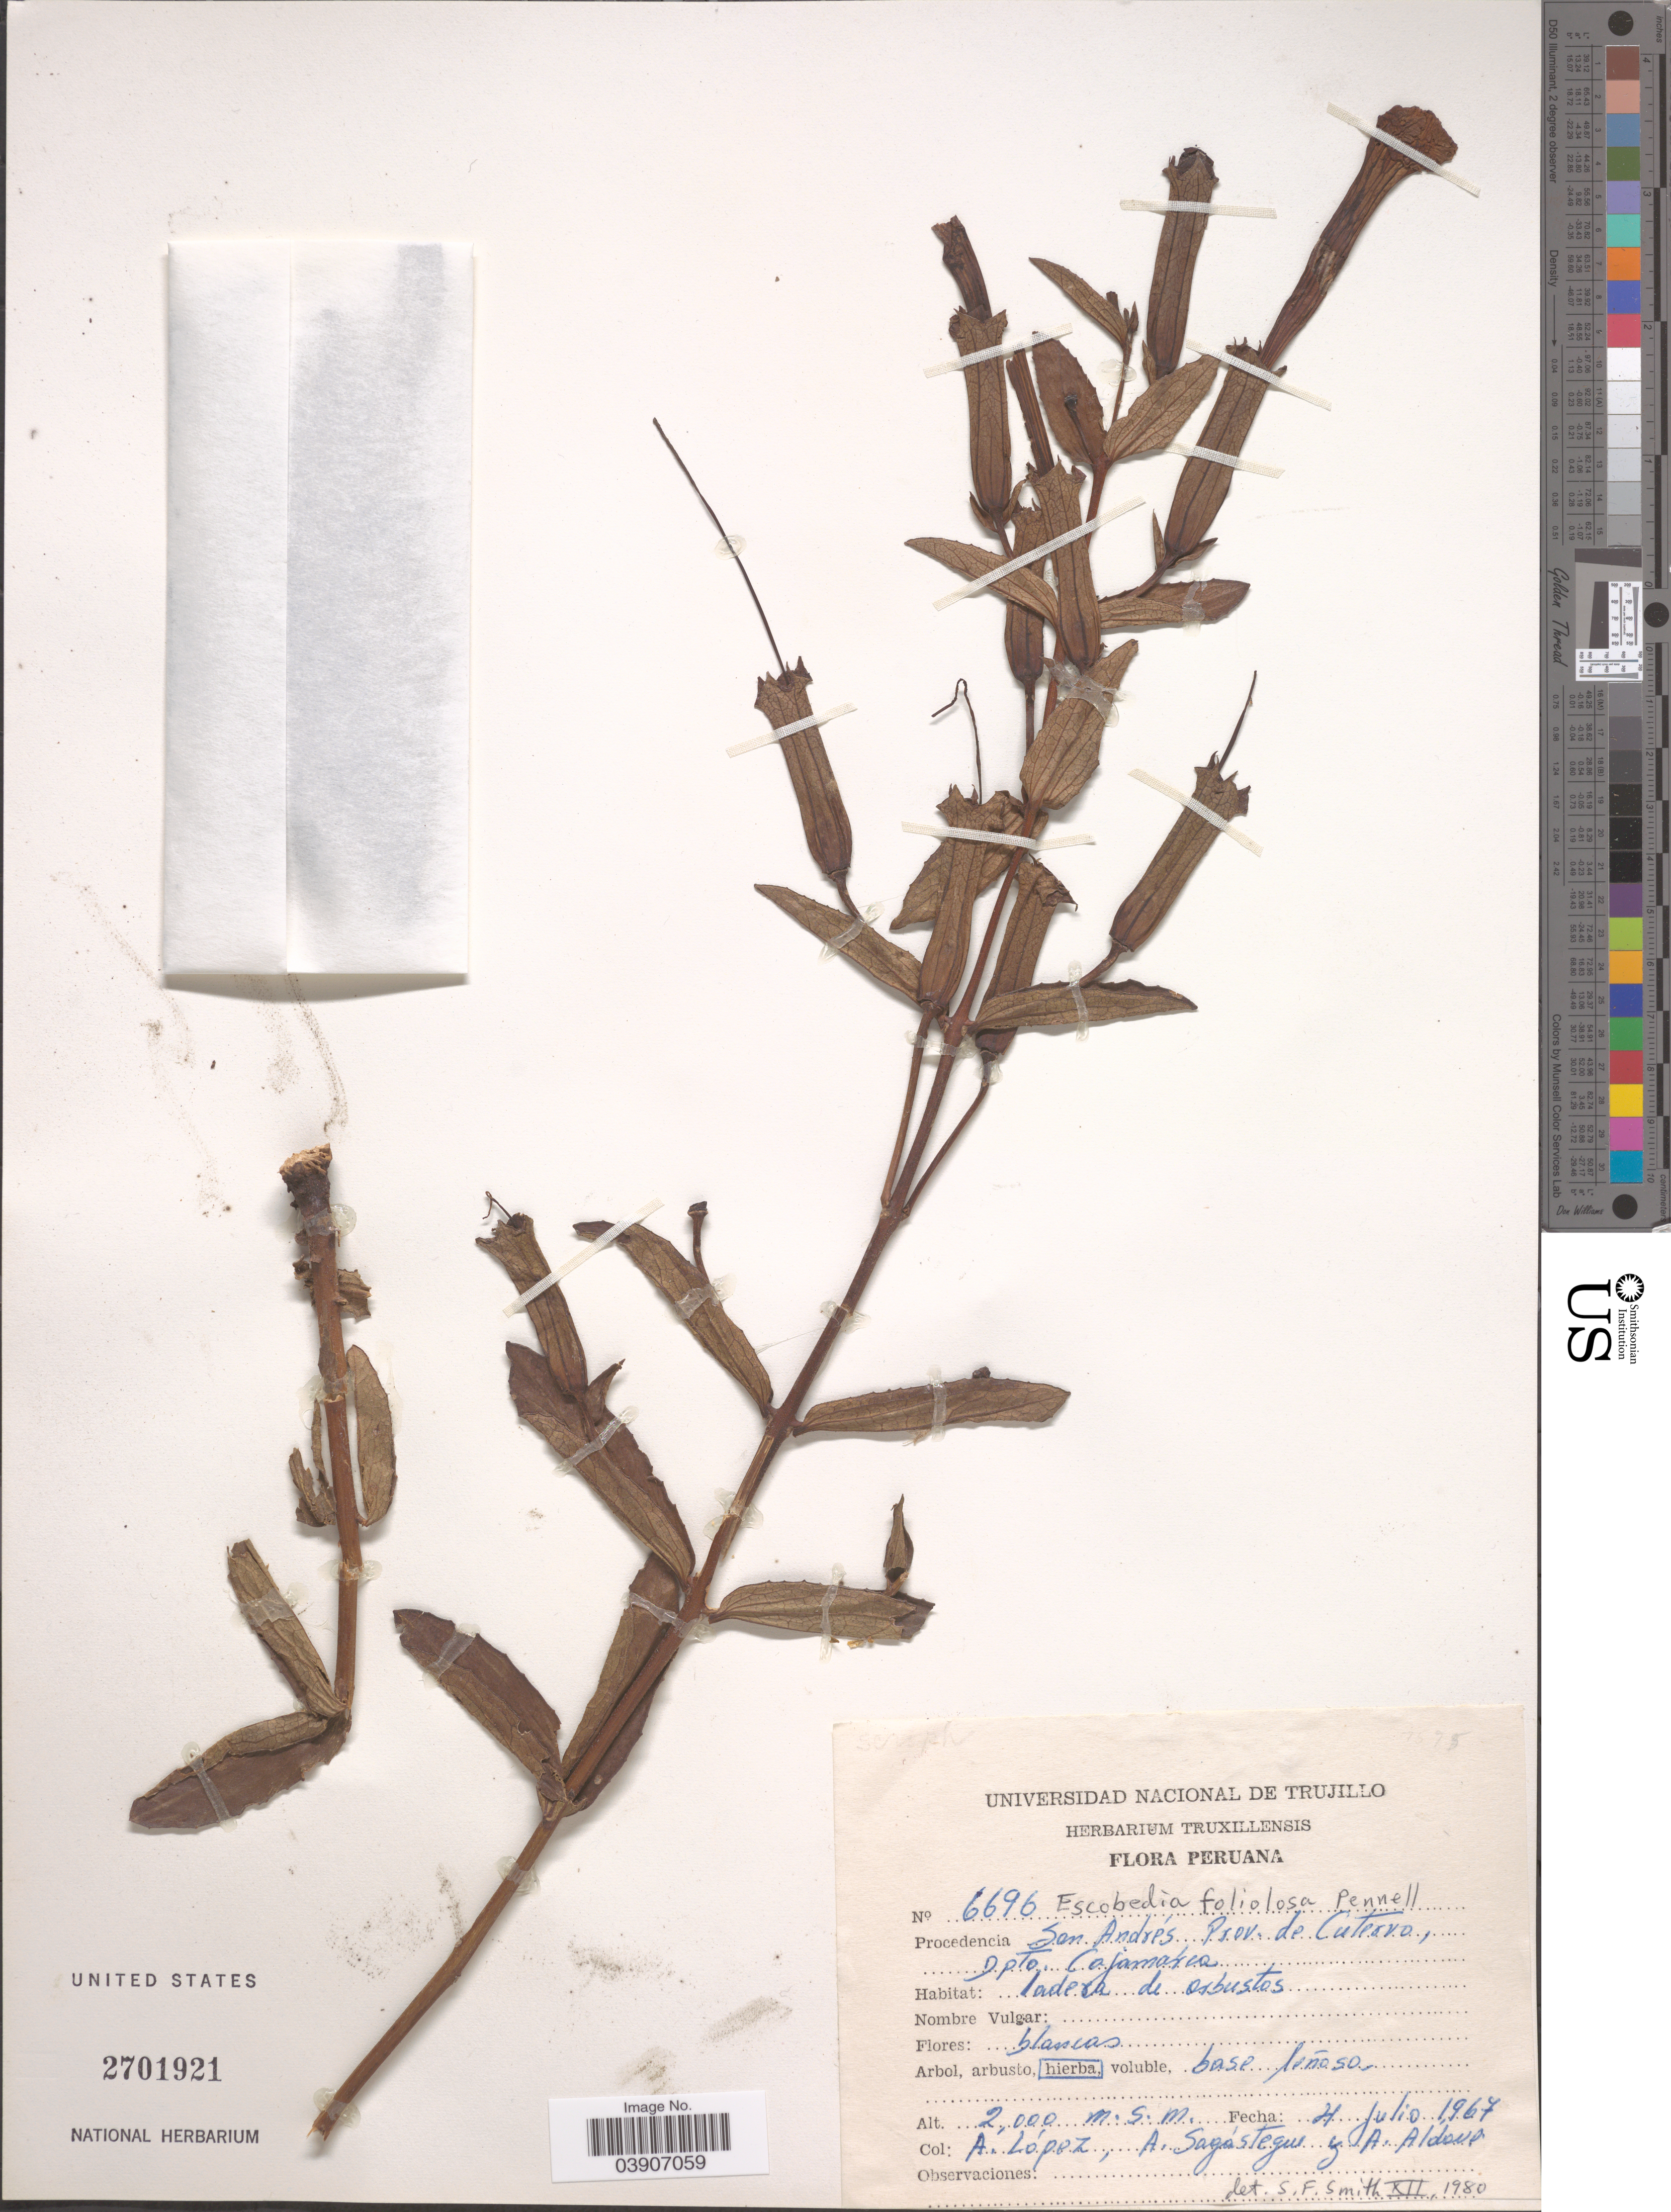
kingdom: Plantae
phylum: Tracheophyta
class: Magnoliopsida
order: Lamiales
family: Orobanchaceae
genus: Escobedia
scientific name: Escobedia foliolosa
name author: Pennell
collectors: A. López, A. Sagastegui & A. Aldova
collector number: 6696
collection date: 1967-07-04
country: Peru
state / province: Cajamarca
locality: San Andrés, Prov. de Cutervo, Dpto. Cajamarca.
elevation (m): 2000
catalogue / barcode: US 2701921